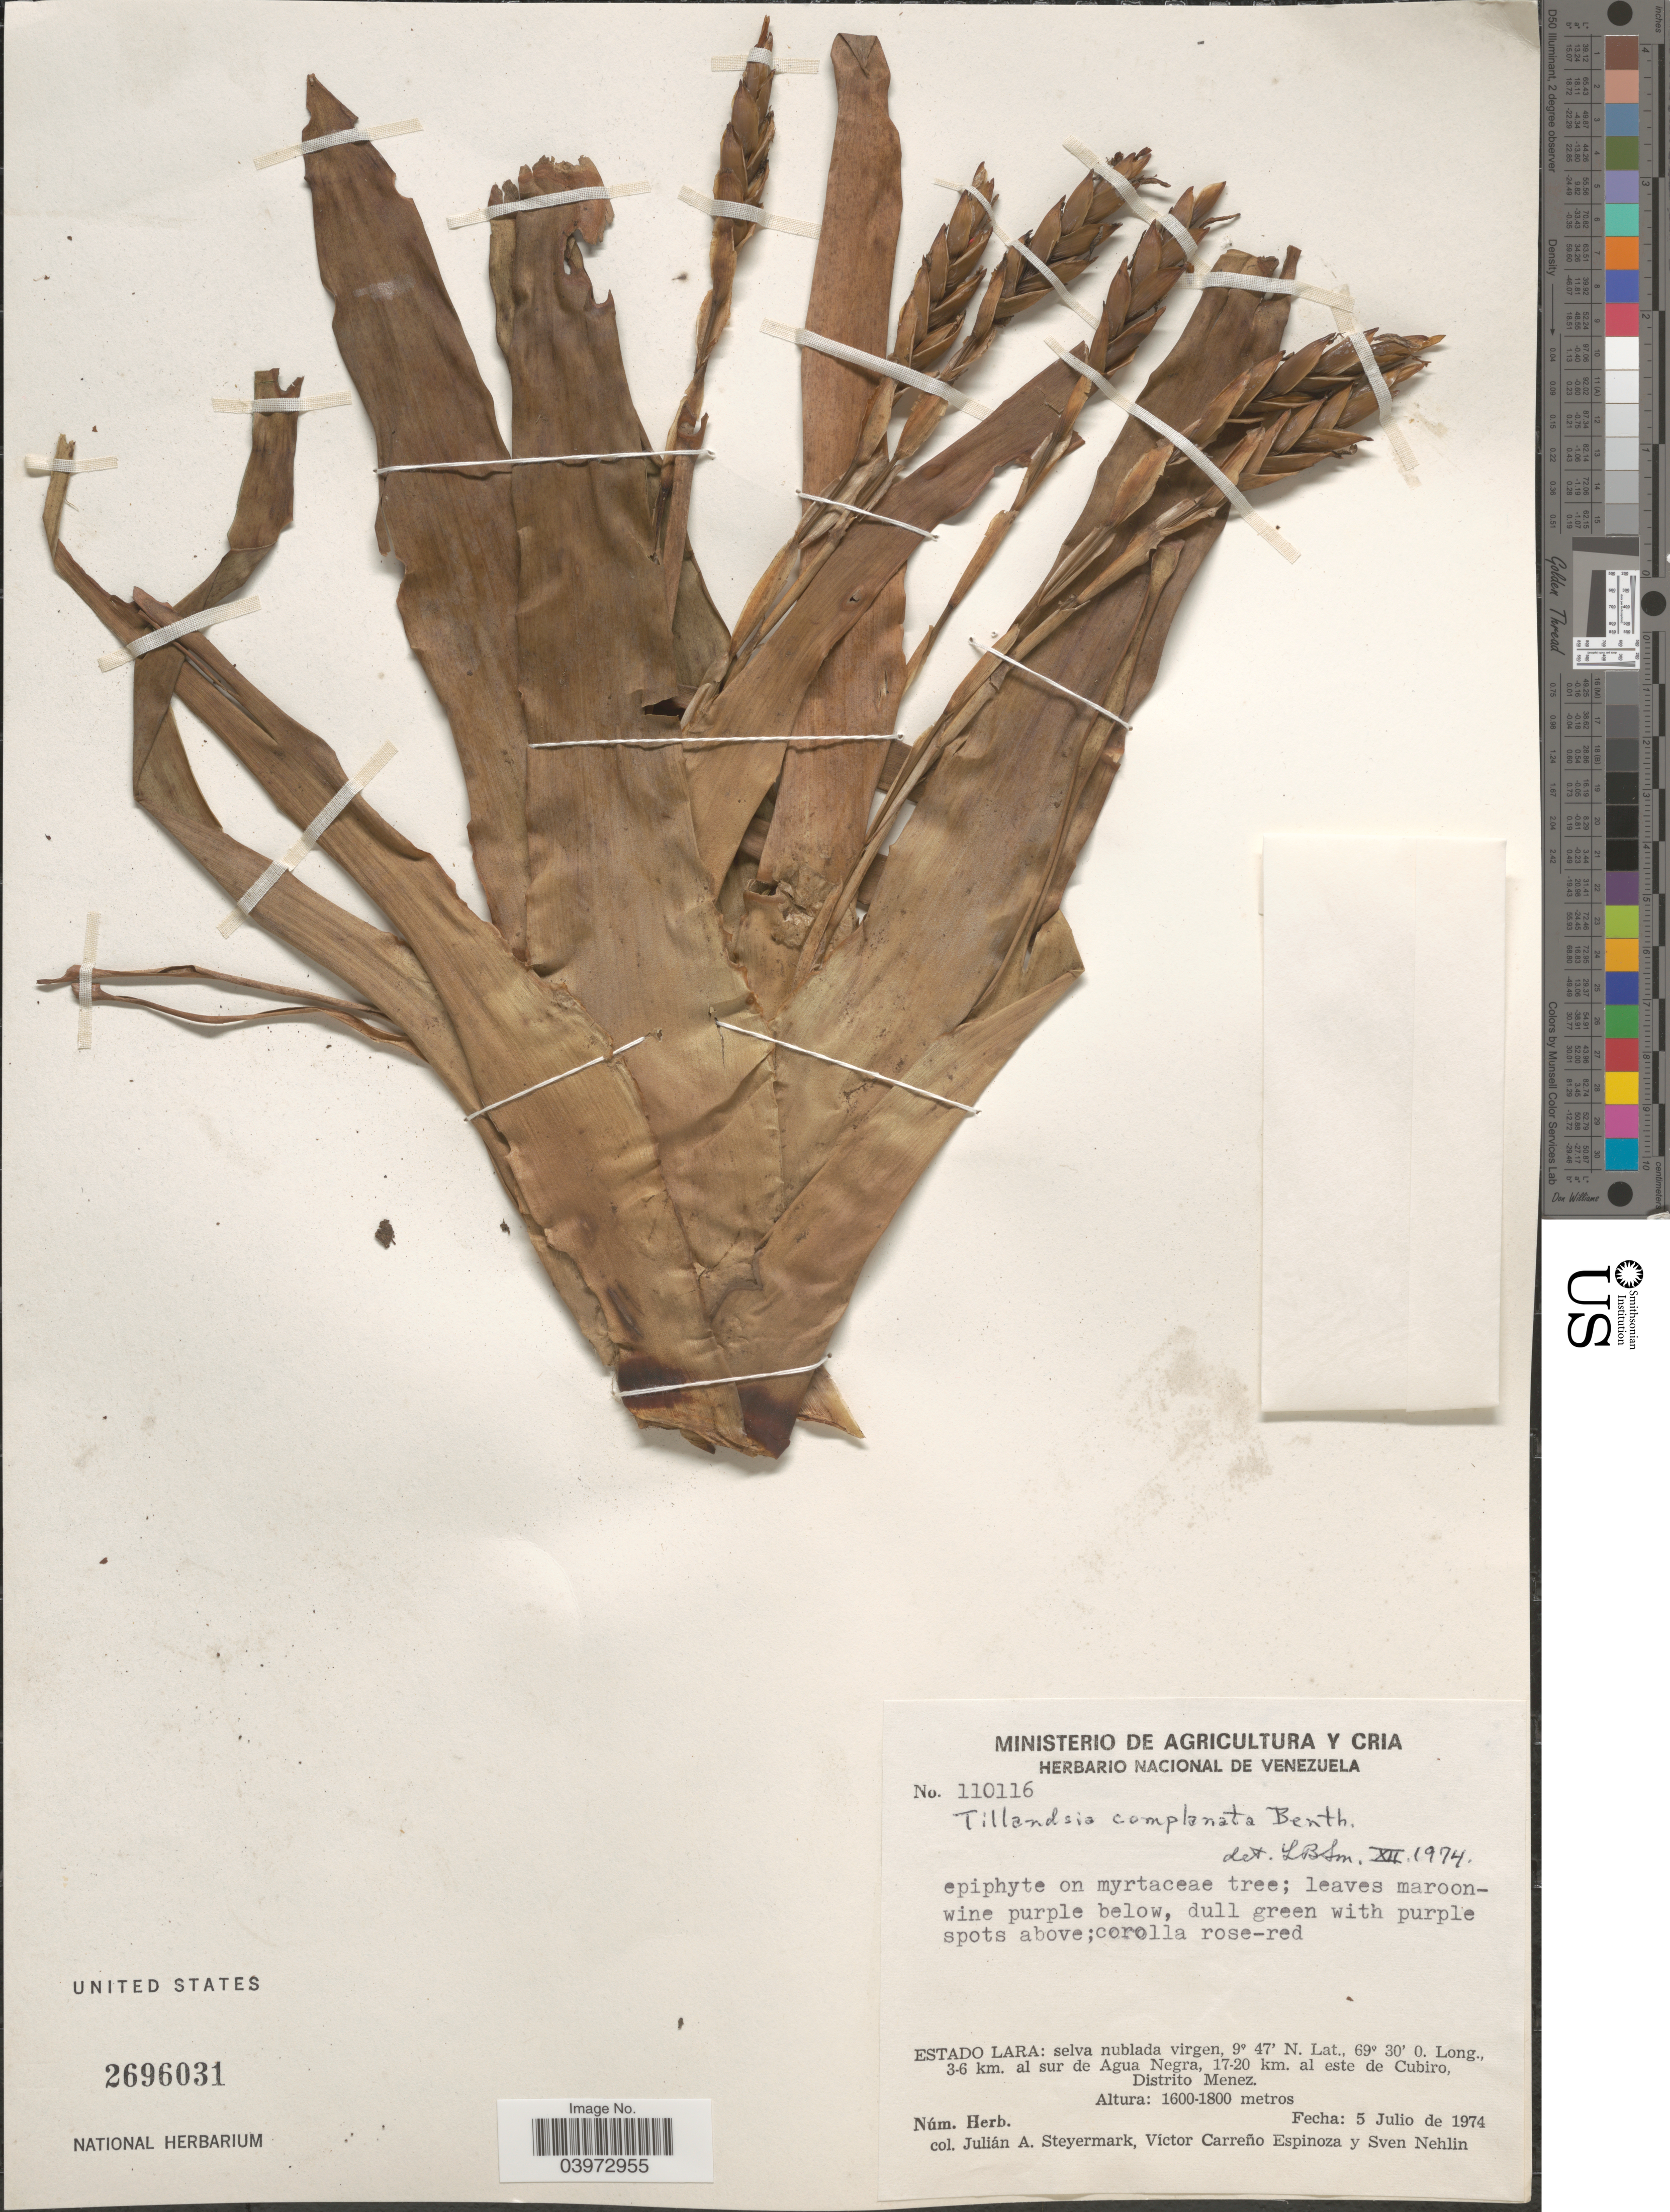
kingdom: Plantae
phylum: Tracheophyta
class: Liliopsida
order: Poales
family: Bromeliaceae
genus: Tillandsia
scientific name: Tillandsia complanata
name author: Benth.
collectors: J. Steyermark, V. Espinoza & S. Nehlin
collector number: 110116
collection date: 1974-07-05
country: Venezuela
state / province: Lara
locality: Selva nublada virgen, al sur de Agua Negra, 17-20 km. al este de Cubiro, Distrito Menez.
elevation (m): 1600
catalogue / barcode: US 2696031